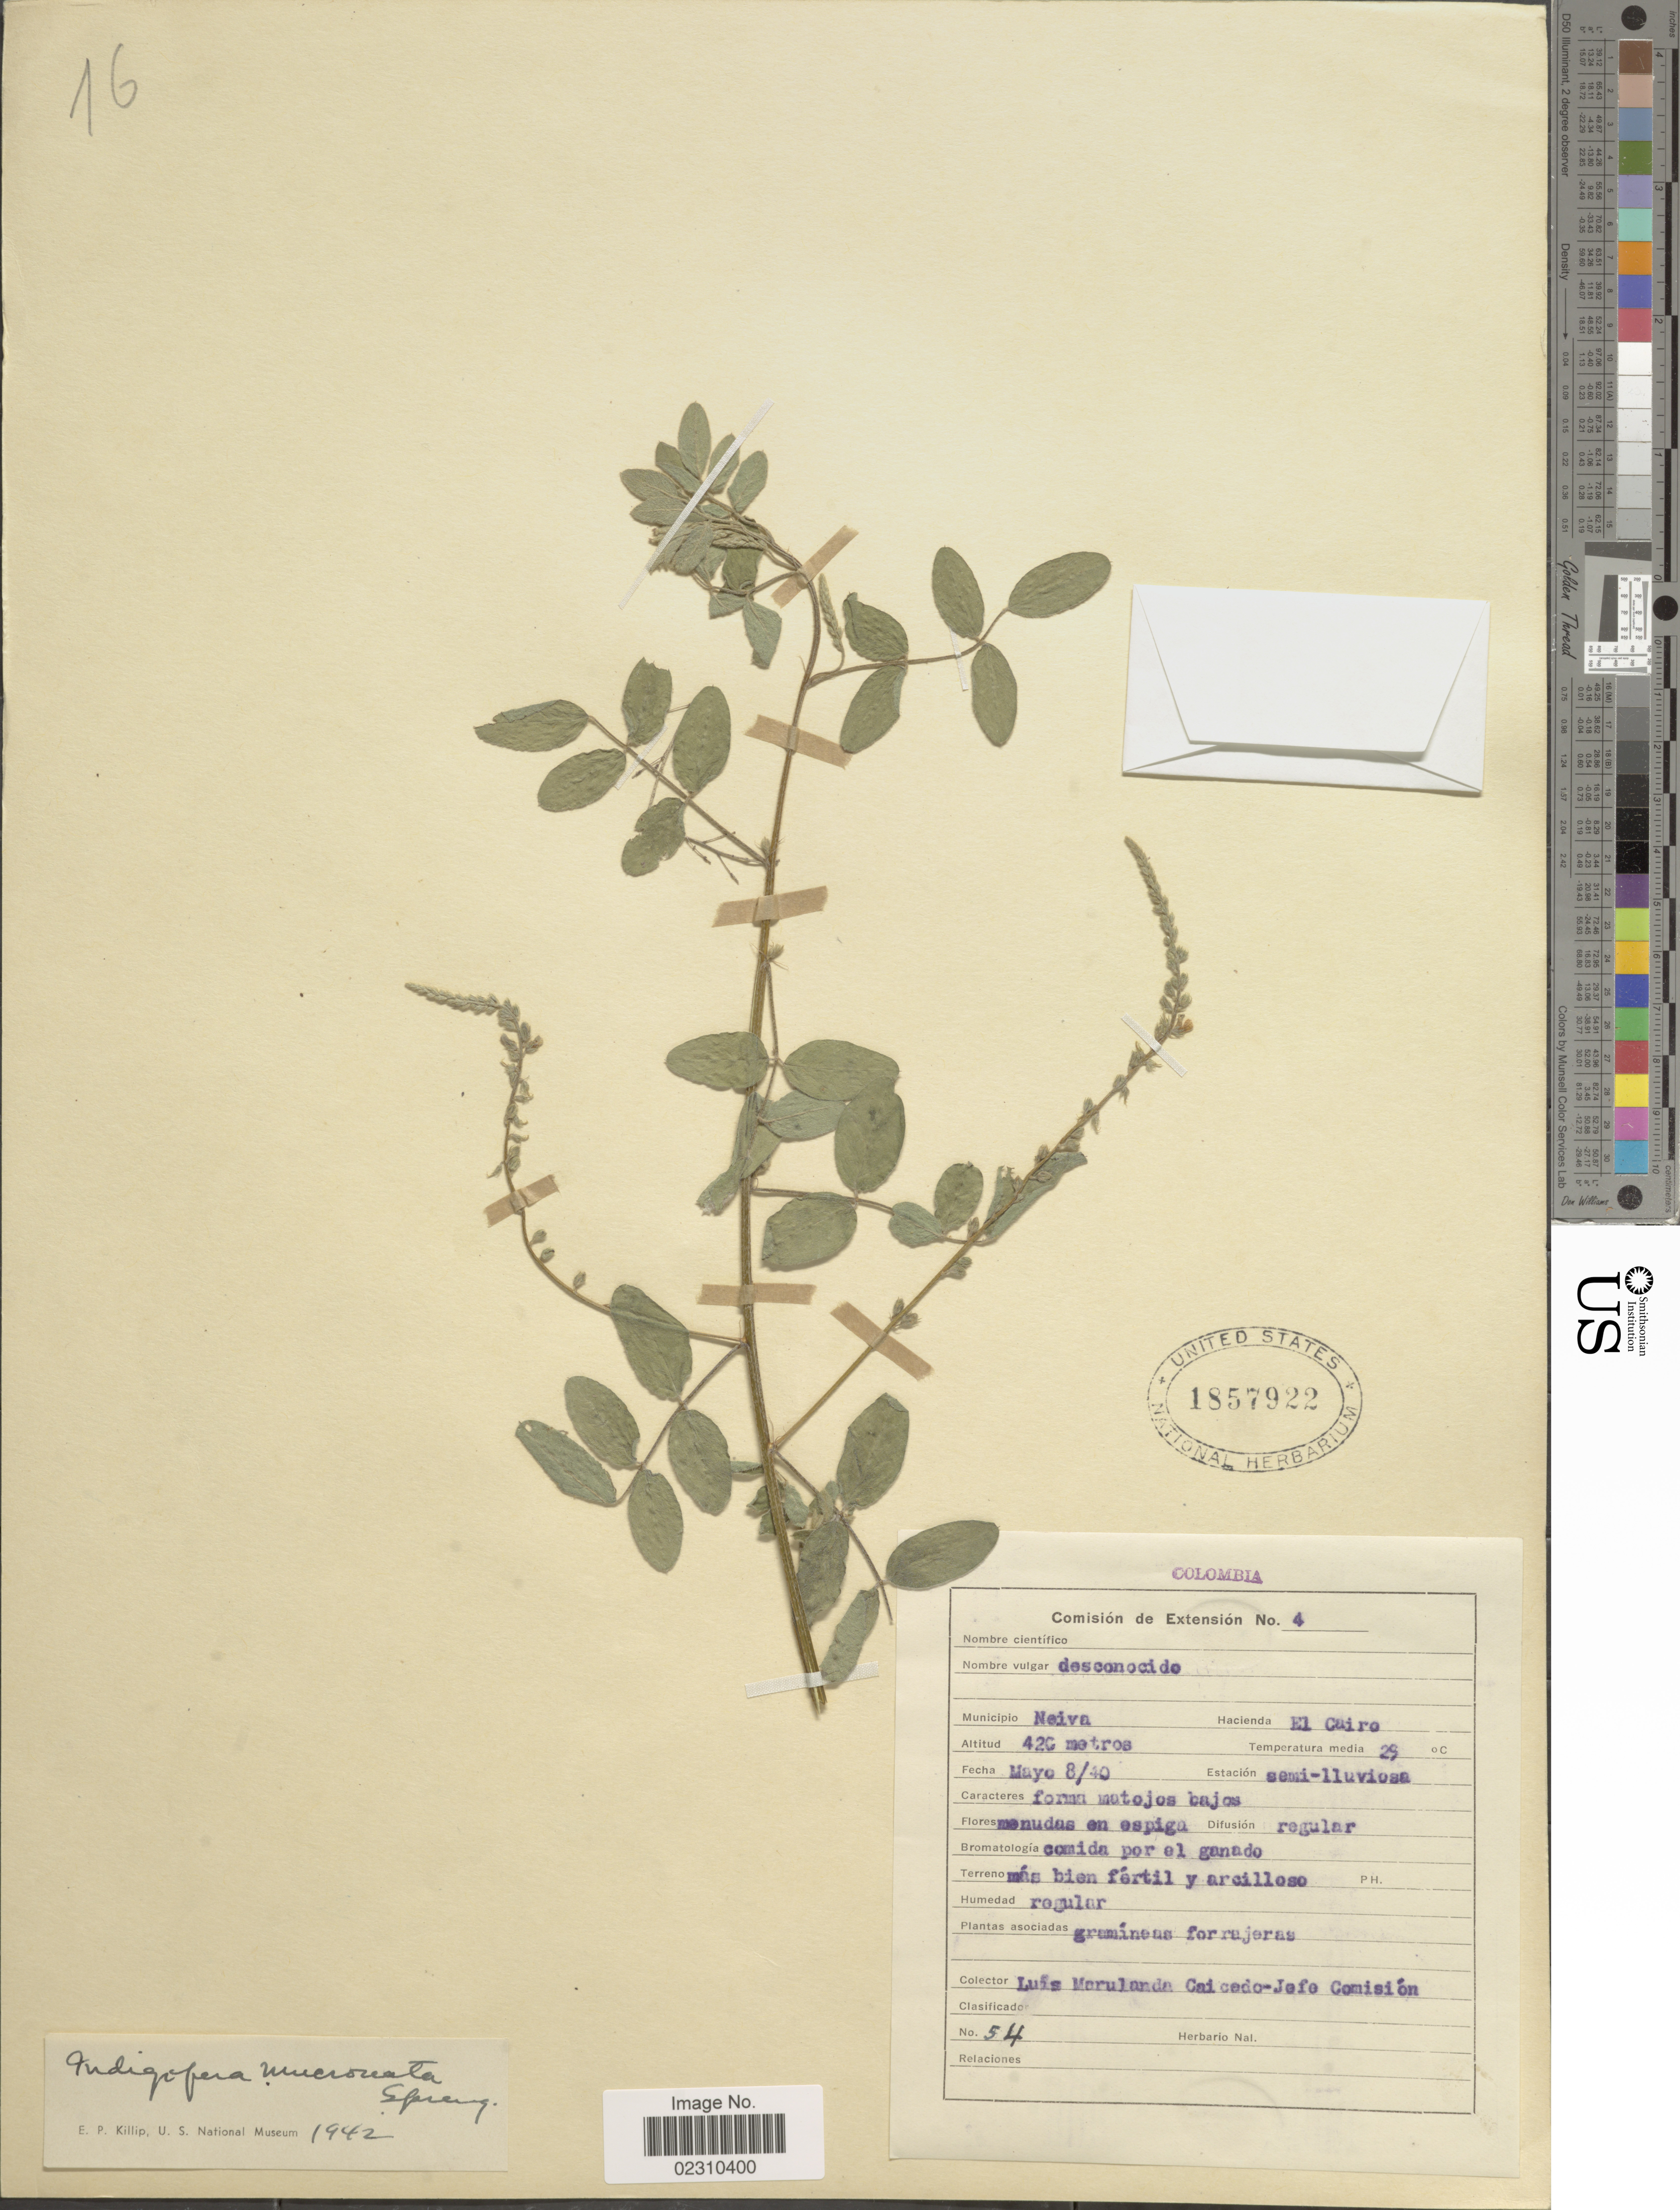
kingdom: Plantae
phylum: Tracheophyta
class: Magnoliopsida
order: Fabales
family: Fabaceae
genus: Indigofera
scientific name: Indigofera mucronata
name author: Lam.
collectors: L. Marulanda Caicedo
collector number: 54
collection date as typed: Transcribed d/m/y: 8/5/40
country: Colombia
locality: Municpio Neiva, hacienda El Cairo. Estacion semi-Iluviosa.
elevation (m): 420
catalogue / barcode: US 1857922